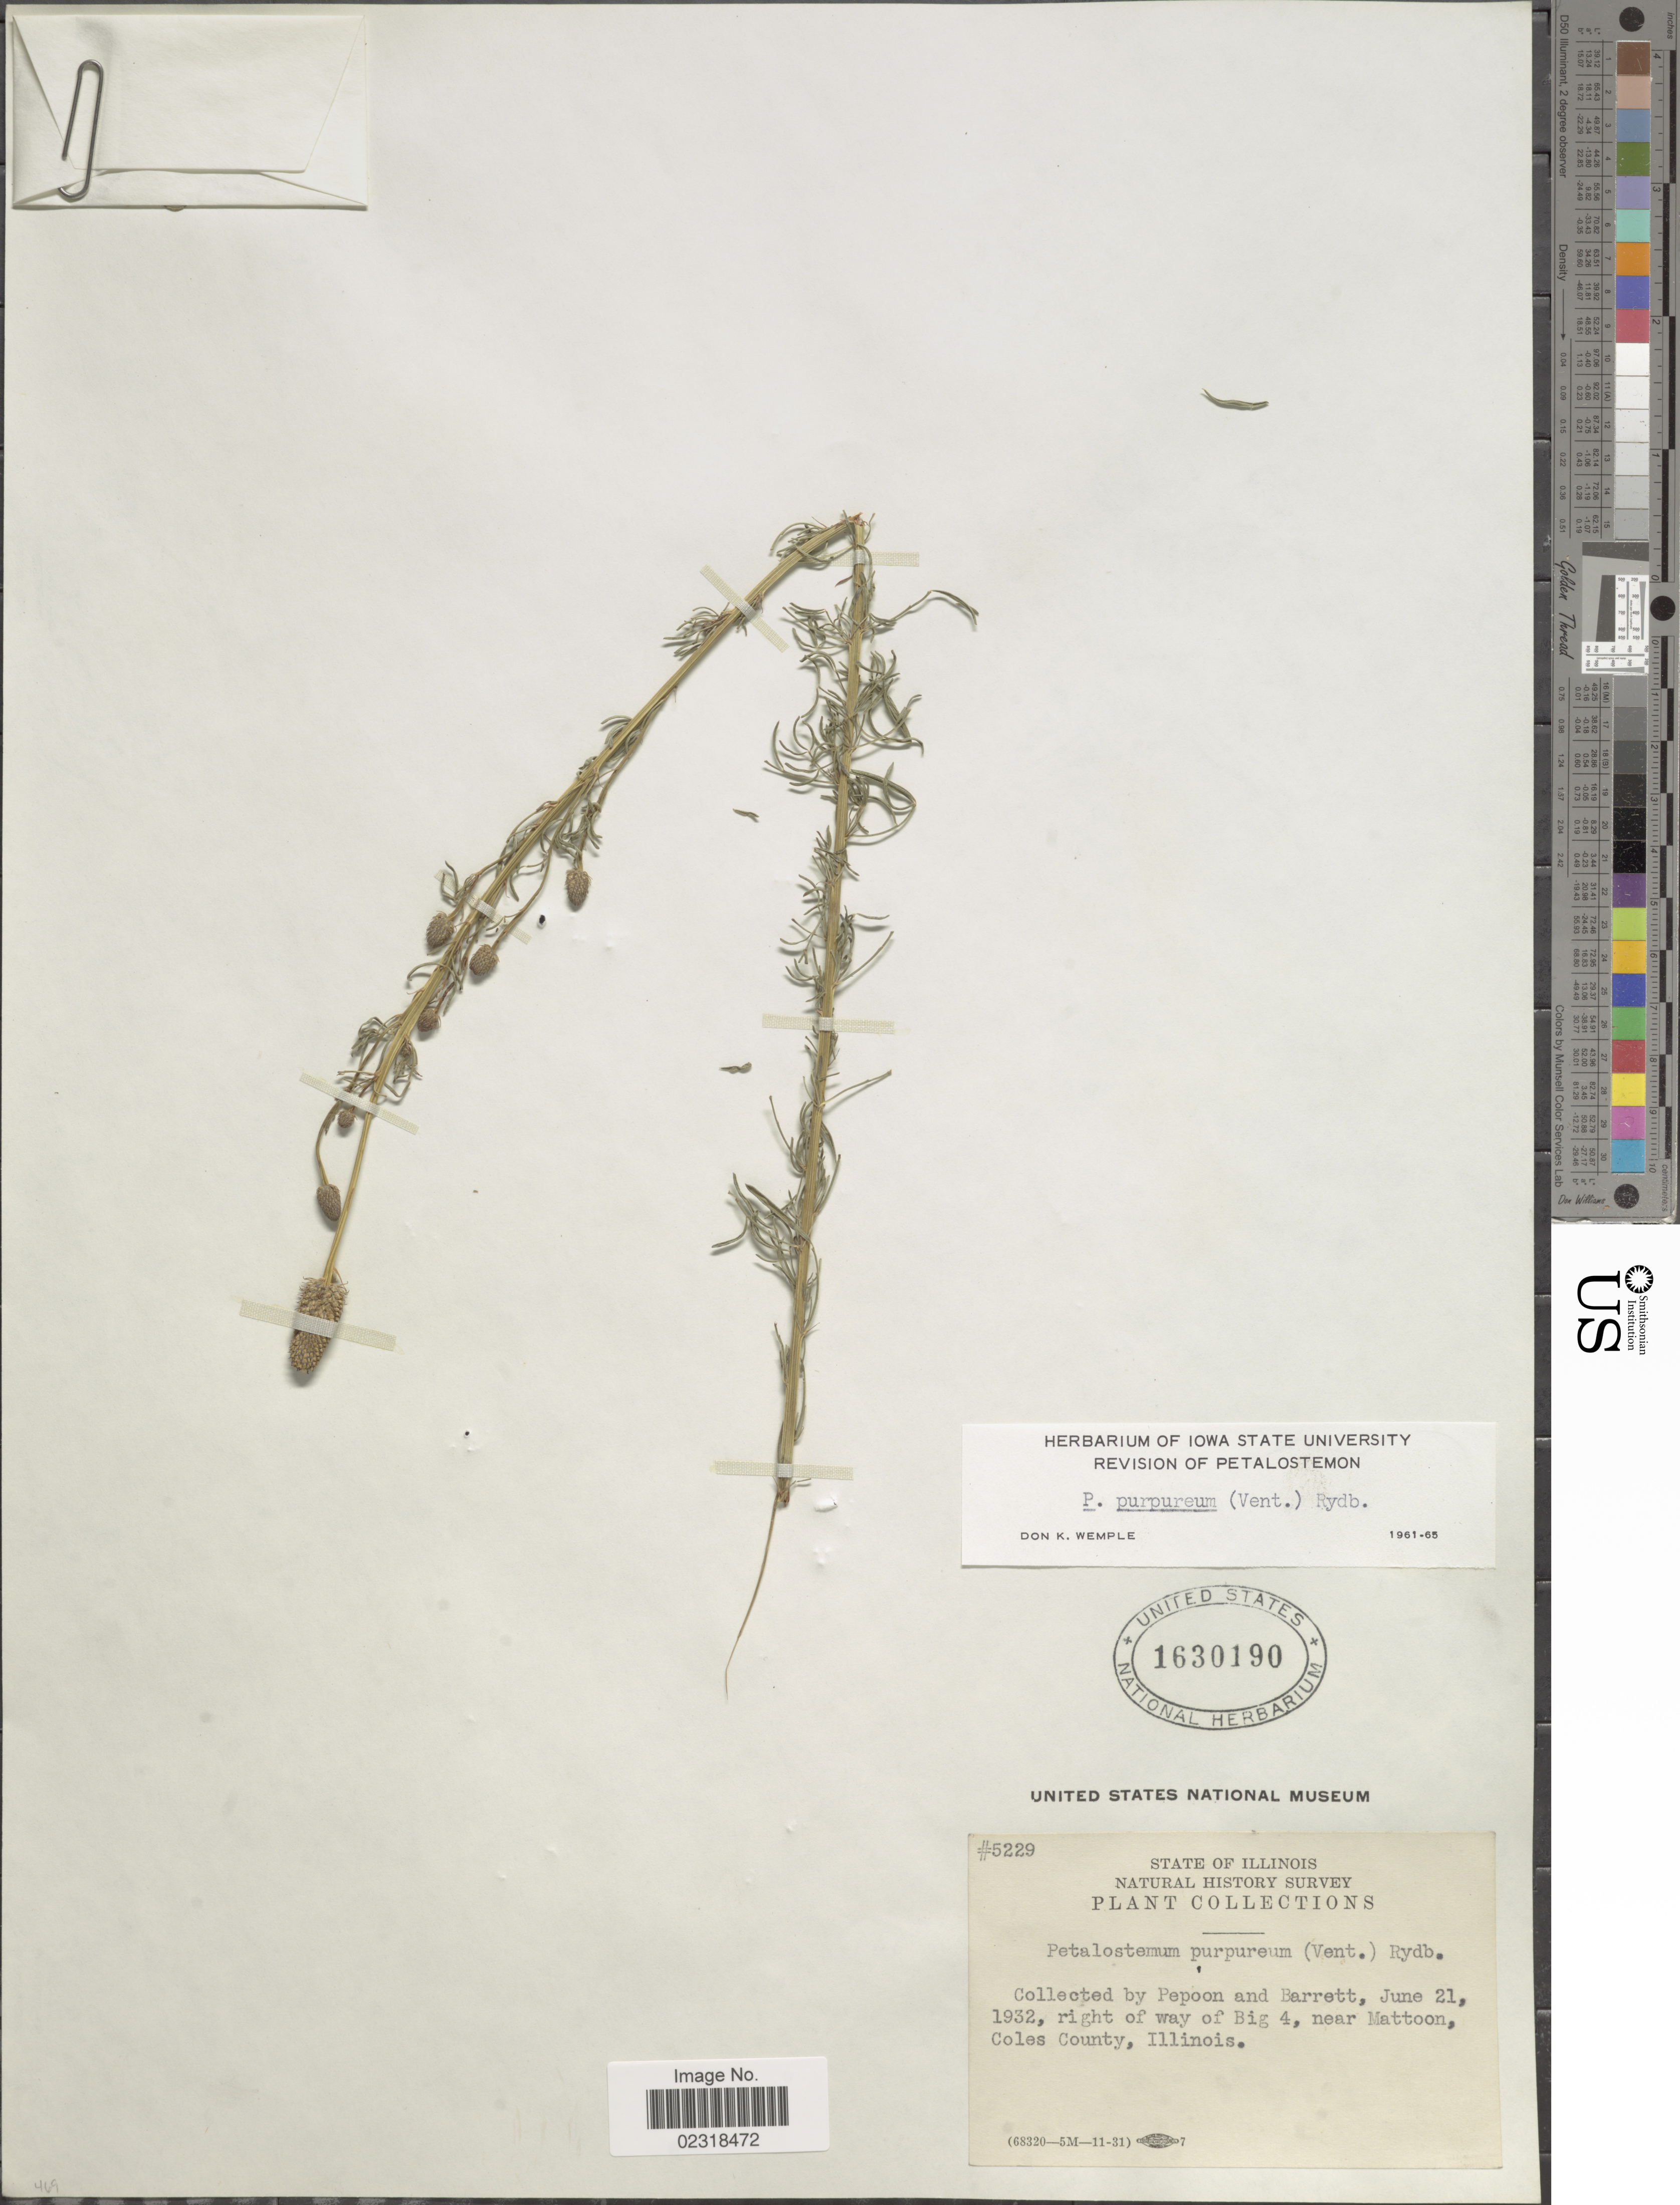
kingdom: Plantae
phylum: Tracheophyta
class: Magnoliopsida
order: Fabales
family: Fabaceae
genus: Dalea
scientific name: Dalea purpurea var. purpurea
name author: Vent.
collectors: Pepoon & -. Barrett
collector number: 5229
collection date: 1932-06-21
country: United States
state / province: Illinois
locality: Right of way of Big 4, near Mattoon, Coles County, Illinois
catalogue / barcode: US 1630190